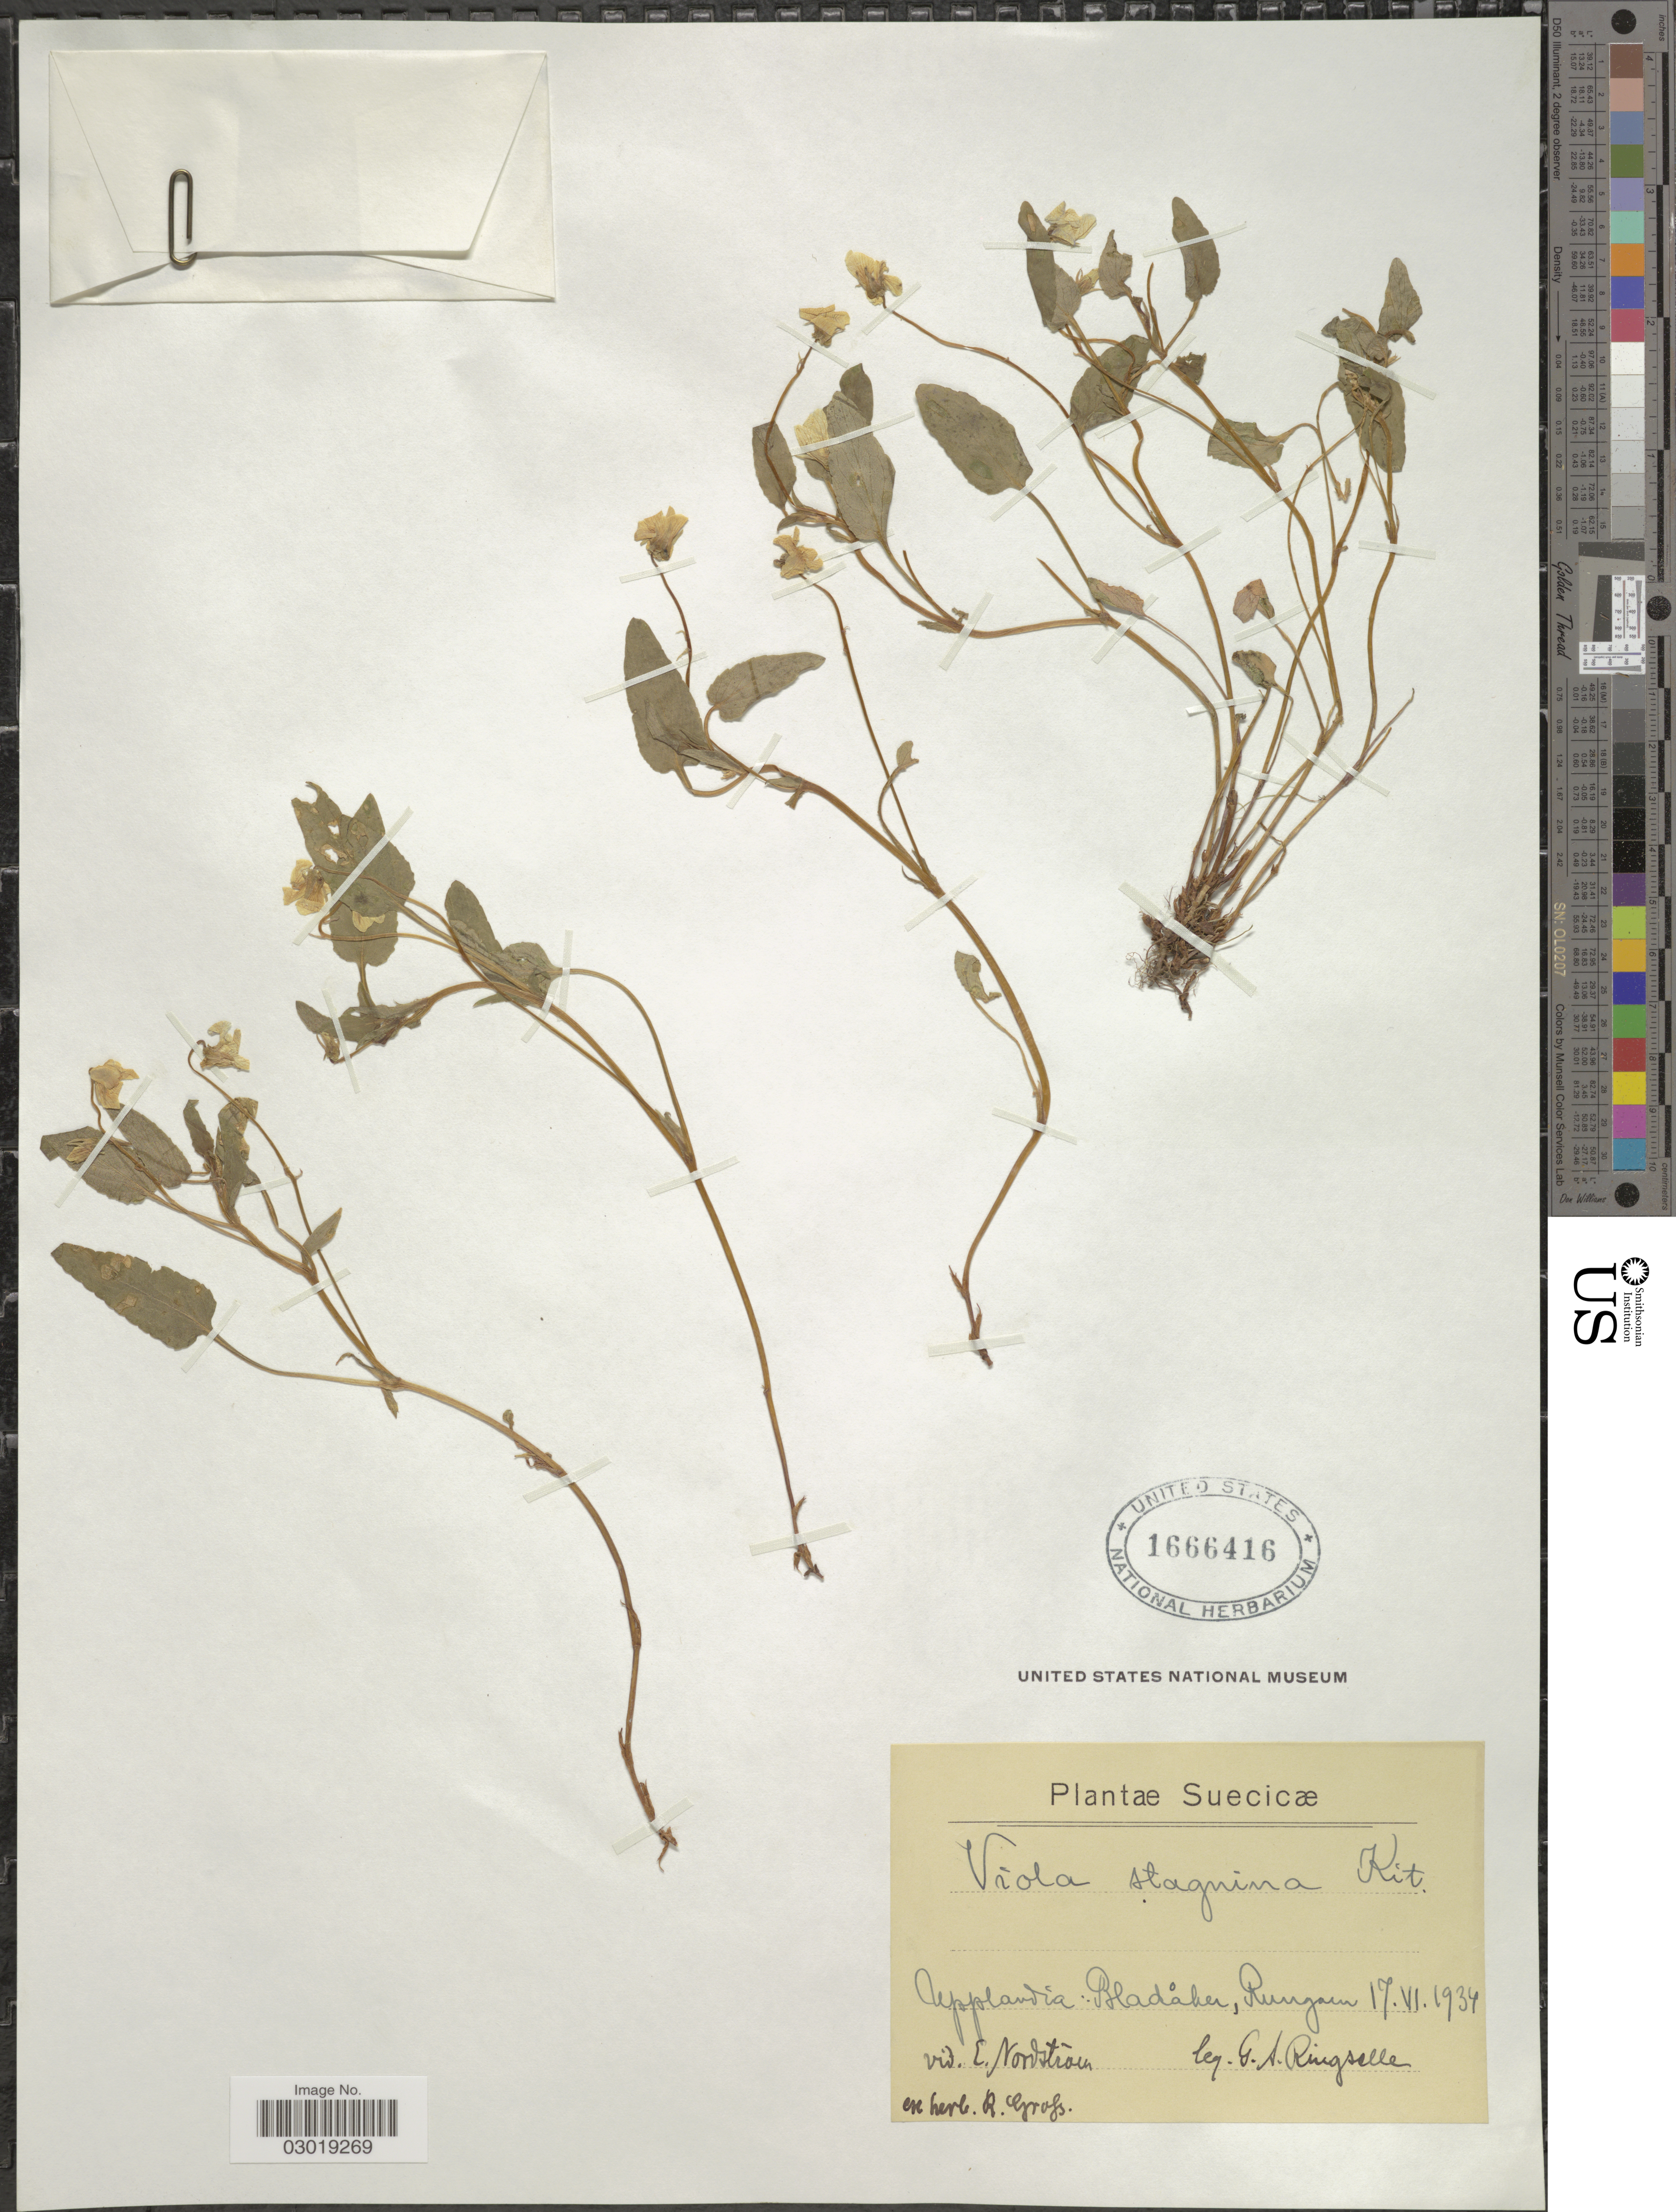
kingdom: Plantae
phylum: Tracheophyta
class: Magnoliopsida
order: Malpighiales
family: Violaceae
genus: Viola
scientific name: Viola stagnina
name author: Kit.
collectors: G. Ringselle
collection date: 1934-06-17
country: Sweden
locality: Suecicæ, Upplandia: Bladaker, Rungam.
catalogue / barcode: US 1666416